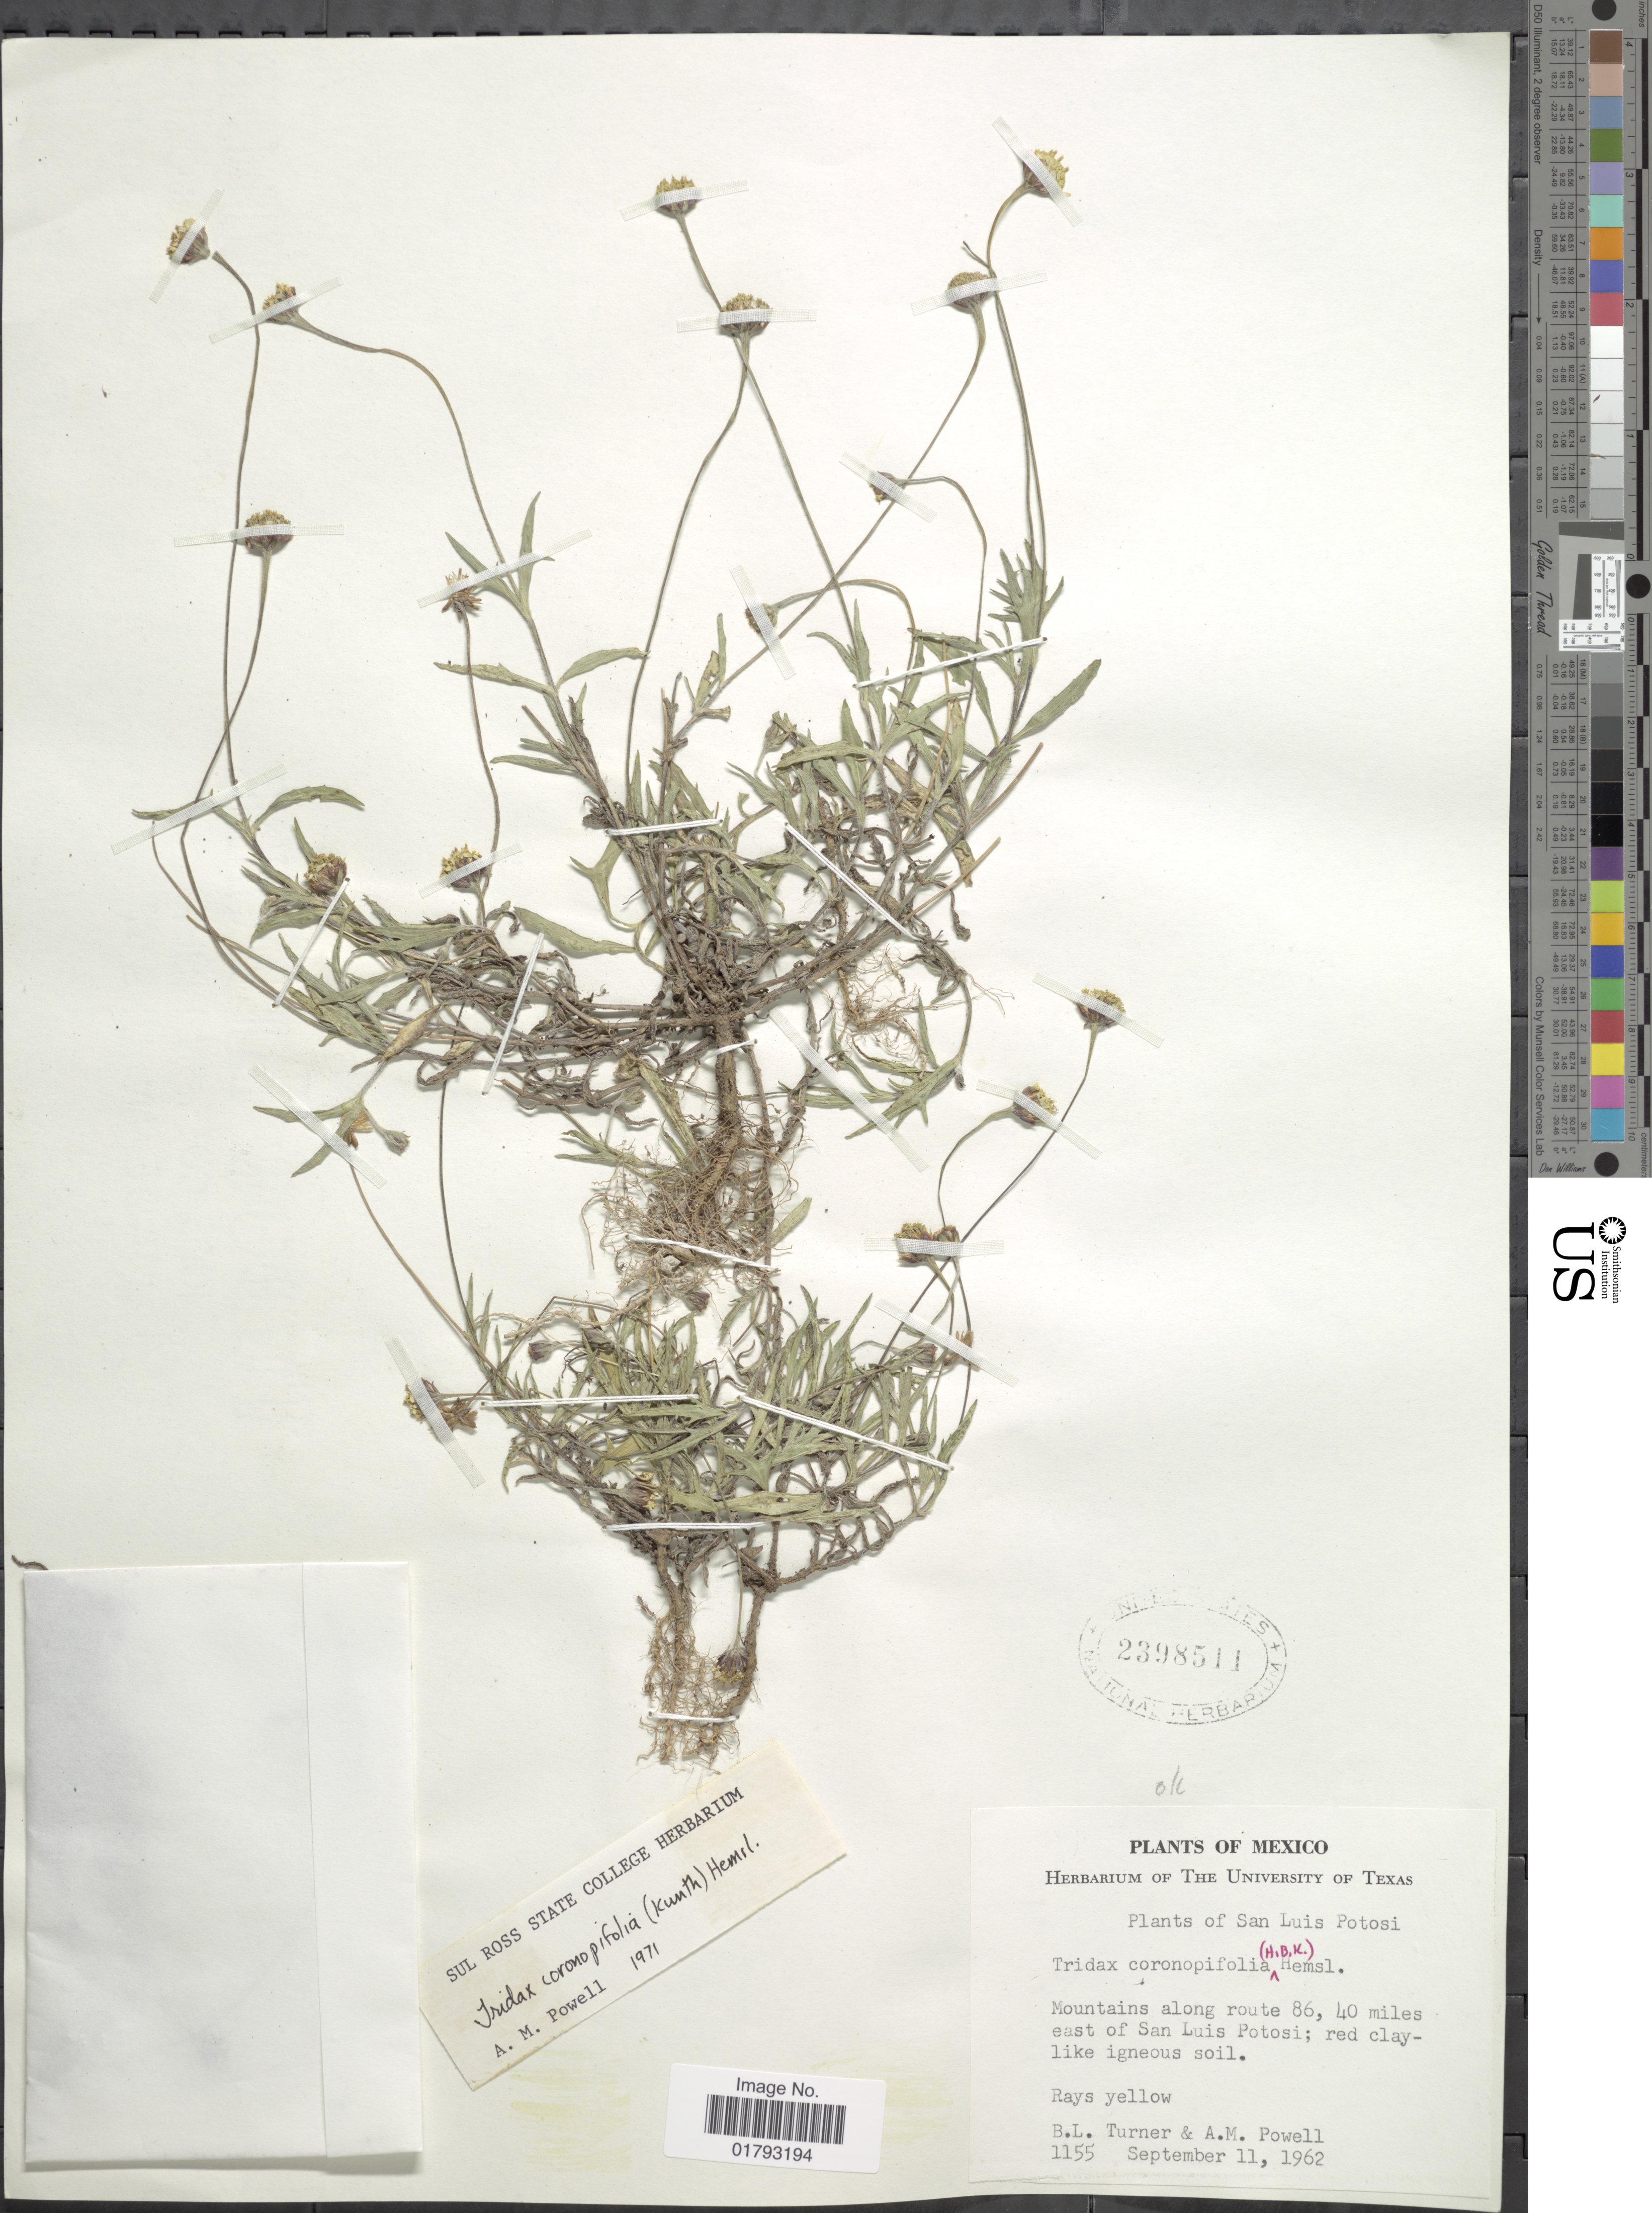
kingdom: Plantae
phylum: Tracheophyta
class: Magnoliopsida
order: Asterales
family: Asteraceae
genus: Tridax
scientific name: Tridax coronopifolia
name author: (Kunth) Hemsl.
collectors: B. L. Turner & A. M. Powell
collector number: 1155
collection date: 1962-09-11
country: Mexico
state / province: San Luis Potosí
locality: San Luis Potosi, Mountains along route 86, 40 miles east of San Luis Potosi.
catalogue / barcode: US 2398511